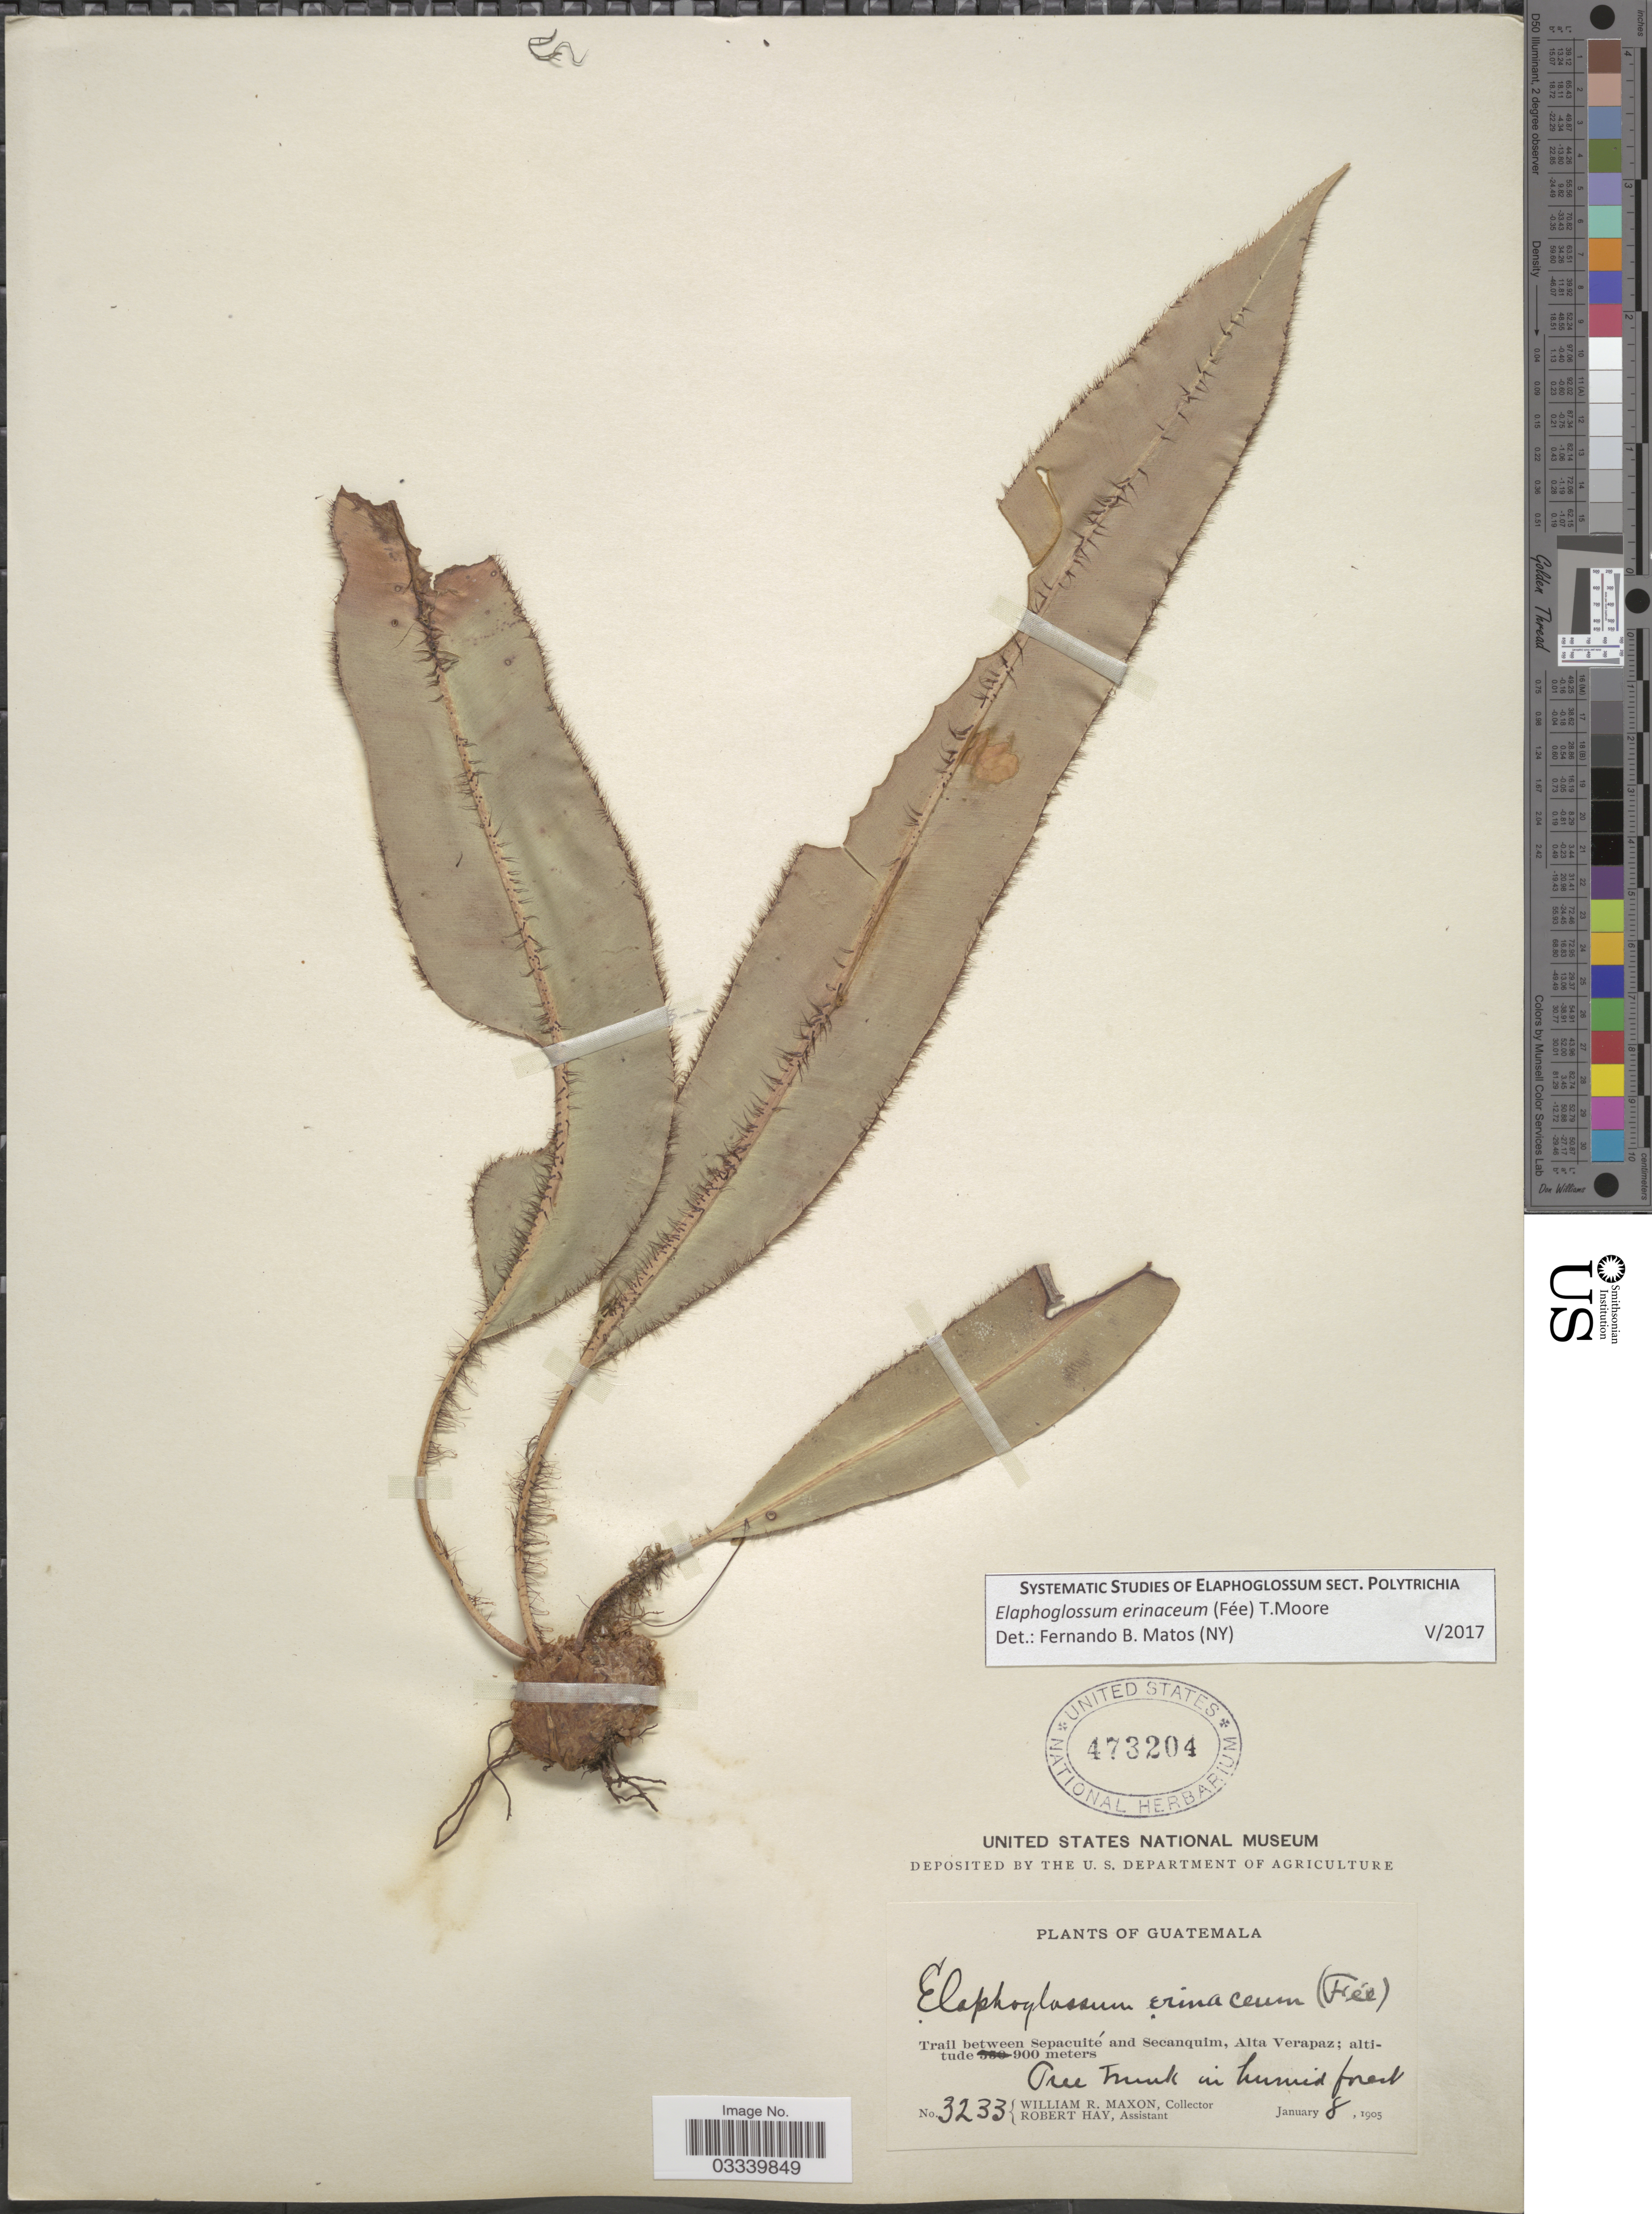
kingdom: Plantae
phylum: Tracheophyta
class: Polypodiopsida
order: Polypodiales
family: Dryopteridaceae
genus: Elaphoglossum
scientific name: Elaphoglossum erinaceum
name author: (Fée) T. Moore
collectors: W. R. Maxon & R. Hay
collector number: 3233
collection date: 1905-01-08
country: Guatemala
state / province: Alta Verapaz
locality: Trail between Sepacuité and Secanquim.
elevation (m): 900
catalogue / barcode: US 473204